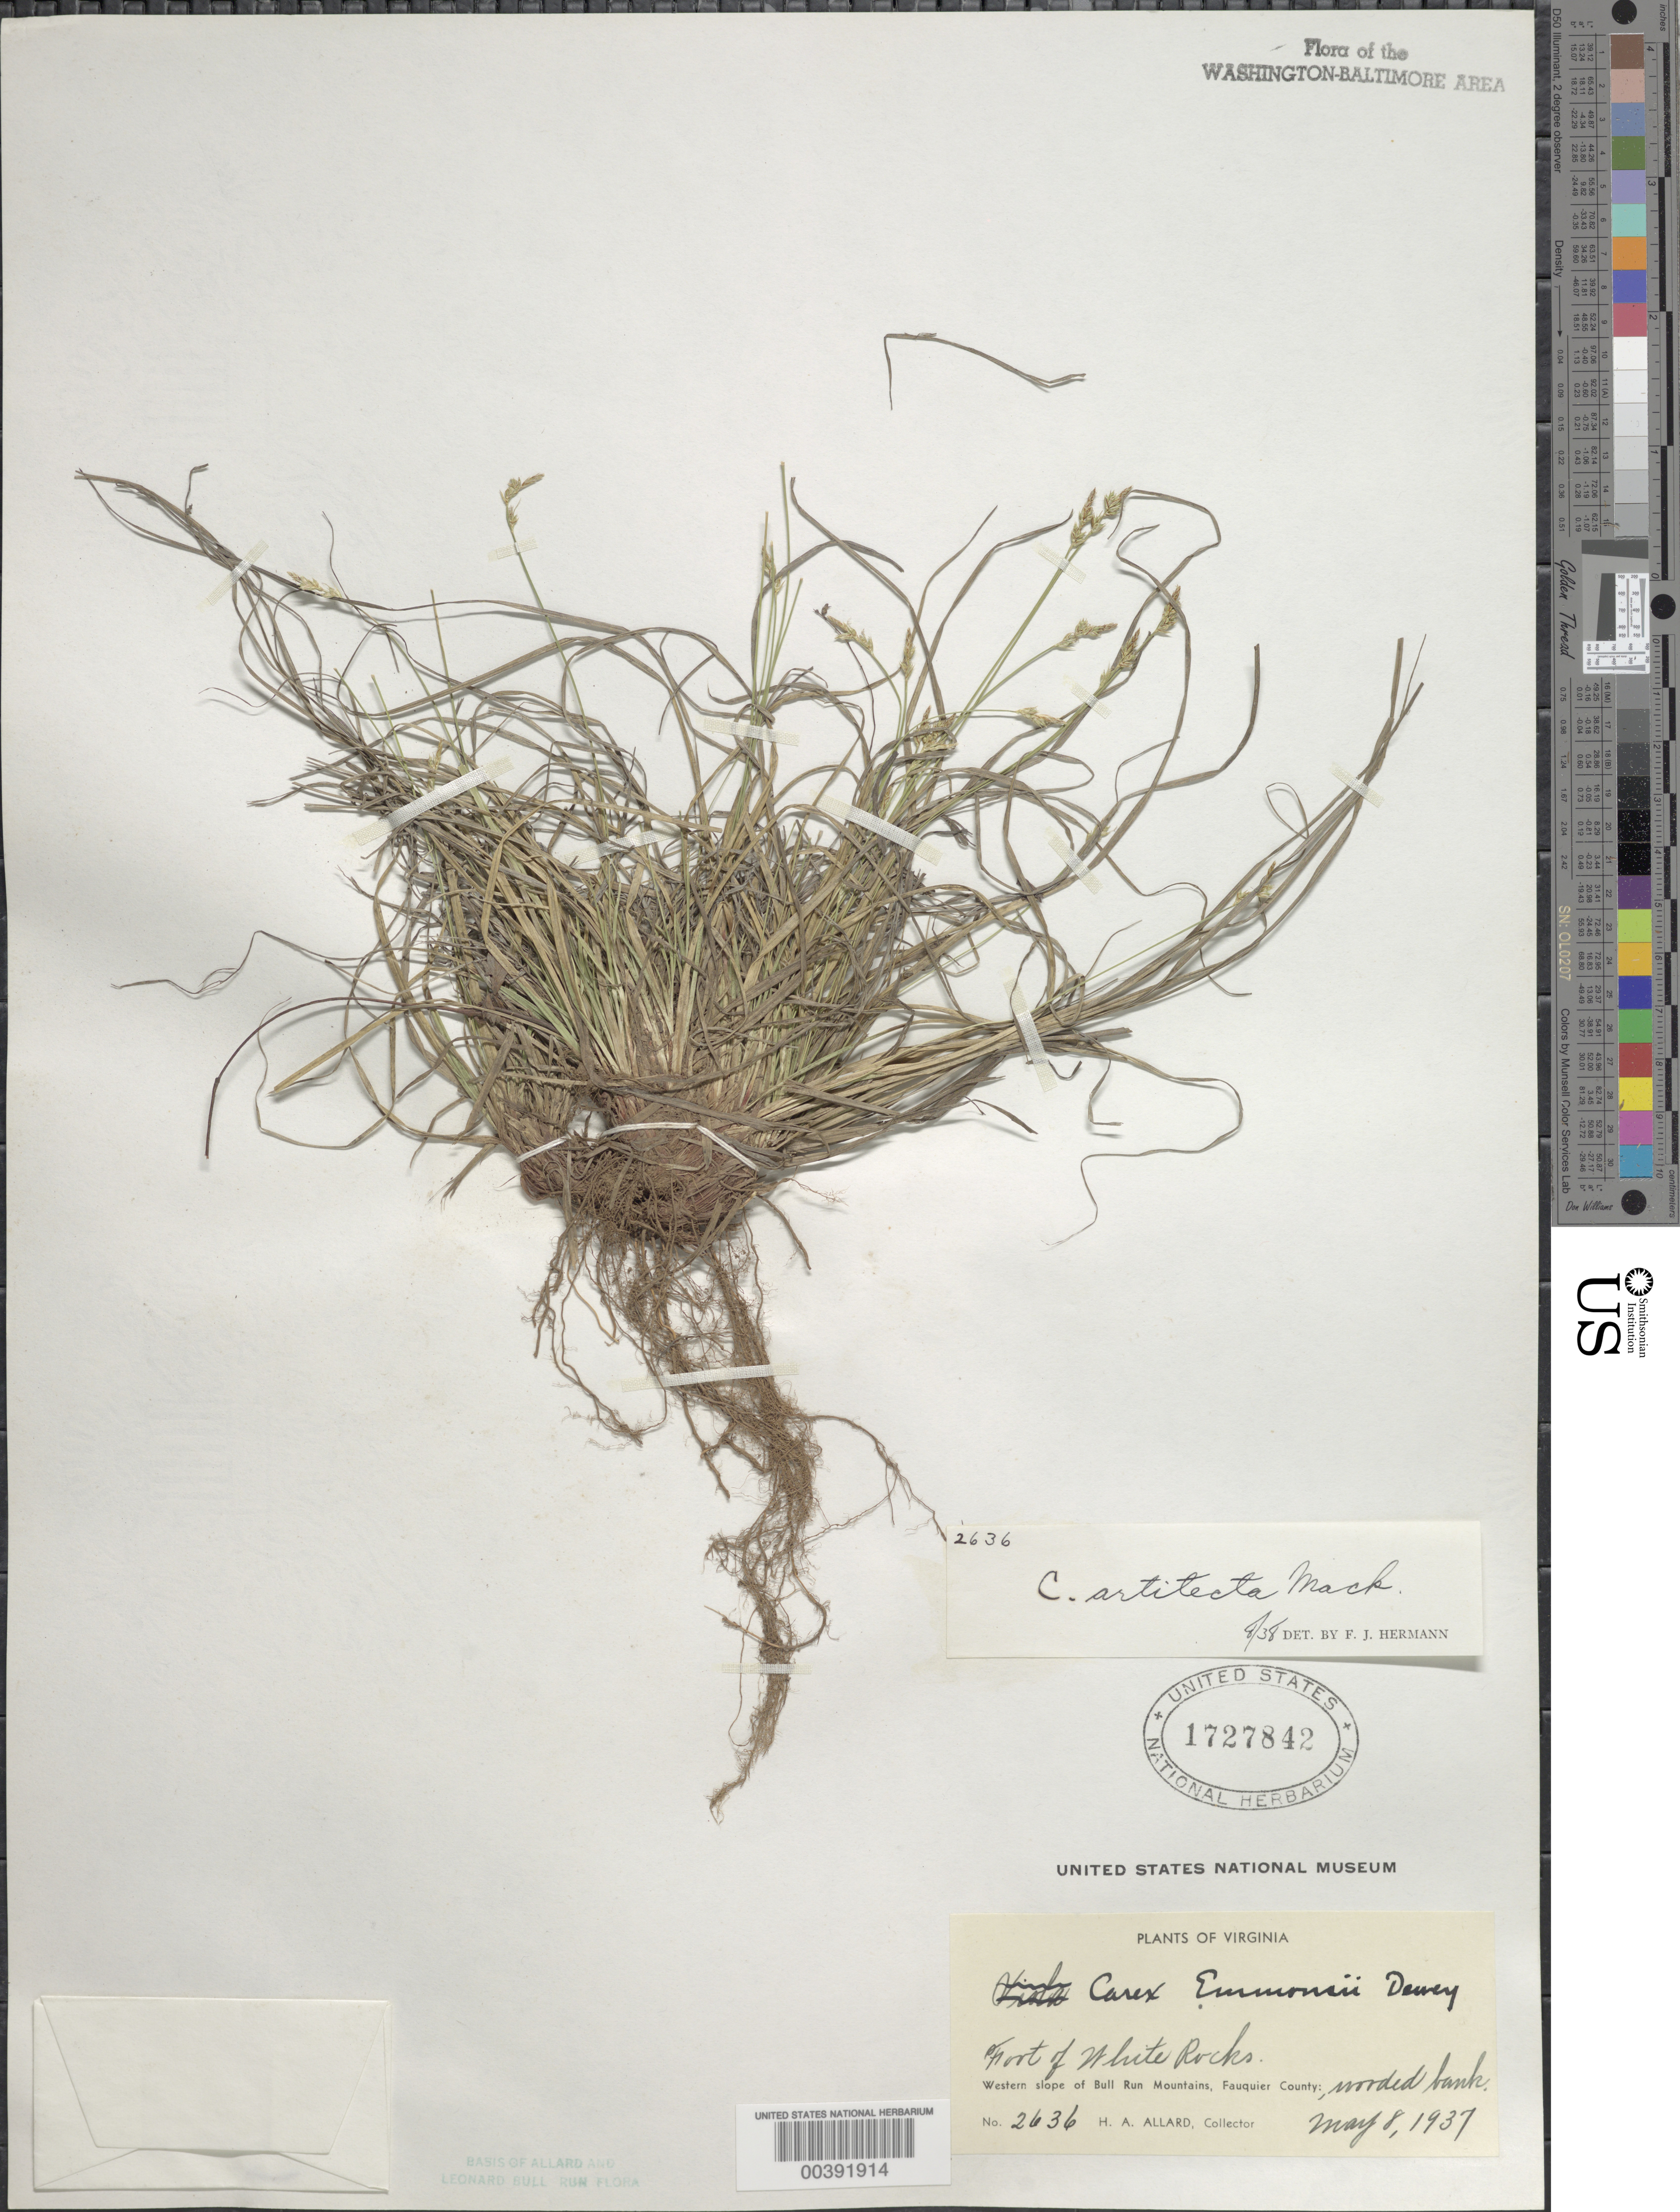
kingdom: Plantae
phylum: Tracheophyta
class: Liliopsida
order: Poales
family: Cyperaceae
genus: Carex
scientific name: Carex albicans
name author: Willd. ex Spreng.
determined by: Shetler, Stanwyn G., (US), NMNH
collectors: H. A. Allard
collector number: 2636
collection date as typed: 08 May 1937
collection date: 1937-05-08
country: United States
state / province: Virginia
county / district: Fauquier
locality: White Rocks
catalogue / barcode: US 1727842